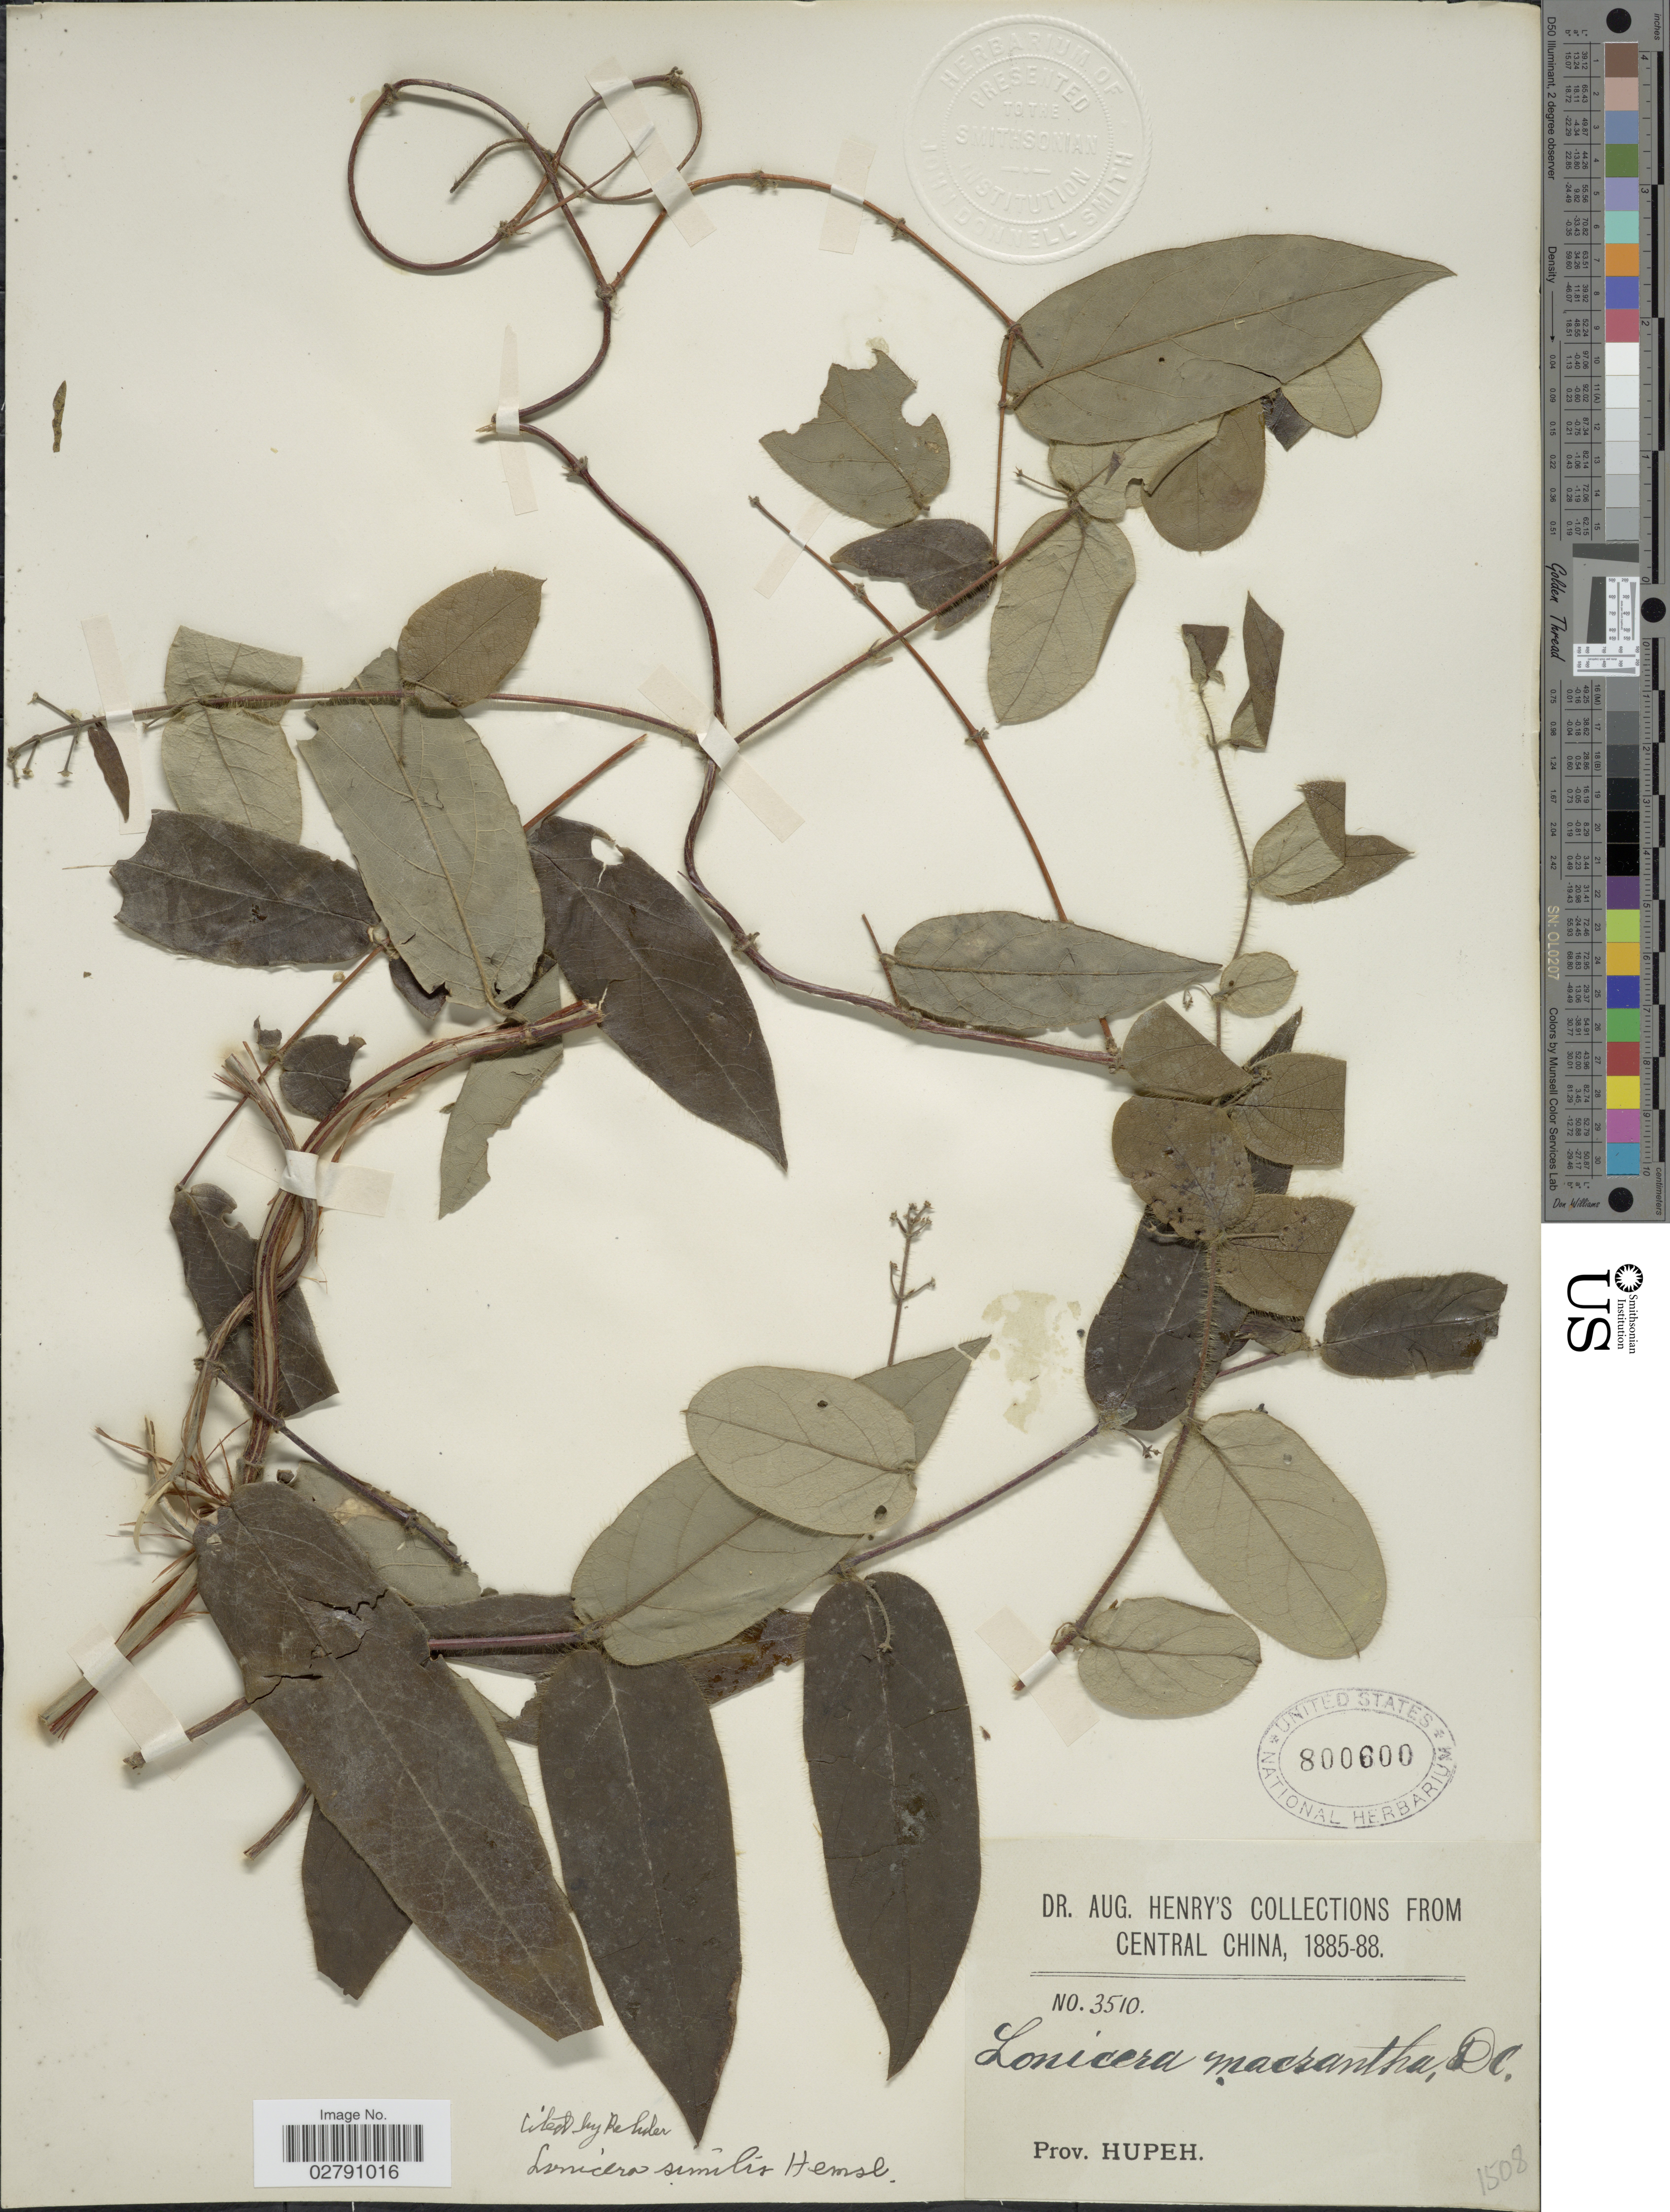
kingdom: Plantae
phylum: Tracheophyta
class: Magnoliopsida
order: Dipsacales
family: Caprifoliaceae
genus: Lonicera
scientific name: Lonicera similis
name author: Hemsl.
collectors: A. Henry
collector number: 3510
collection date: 1885/1888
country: China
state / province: Hubei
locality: Central China. Prov. Hupeh.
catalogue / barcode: US 800600